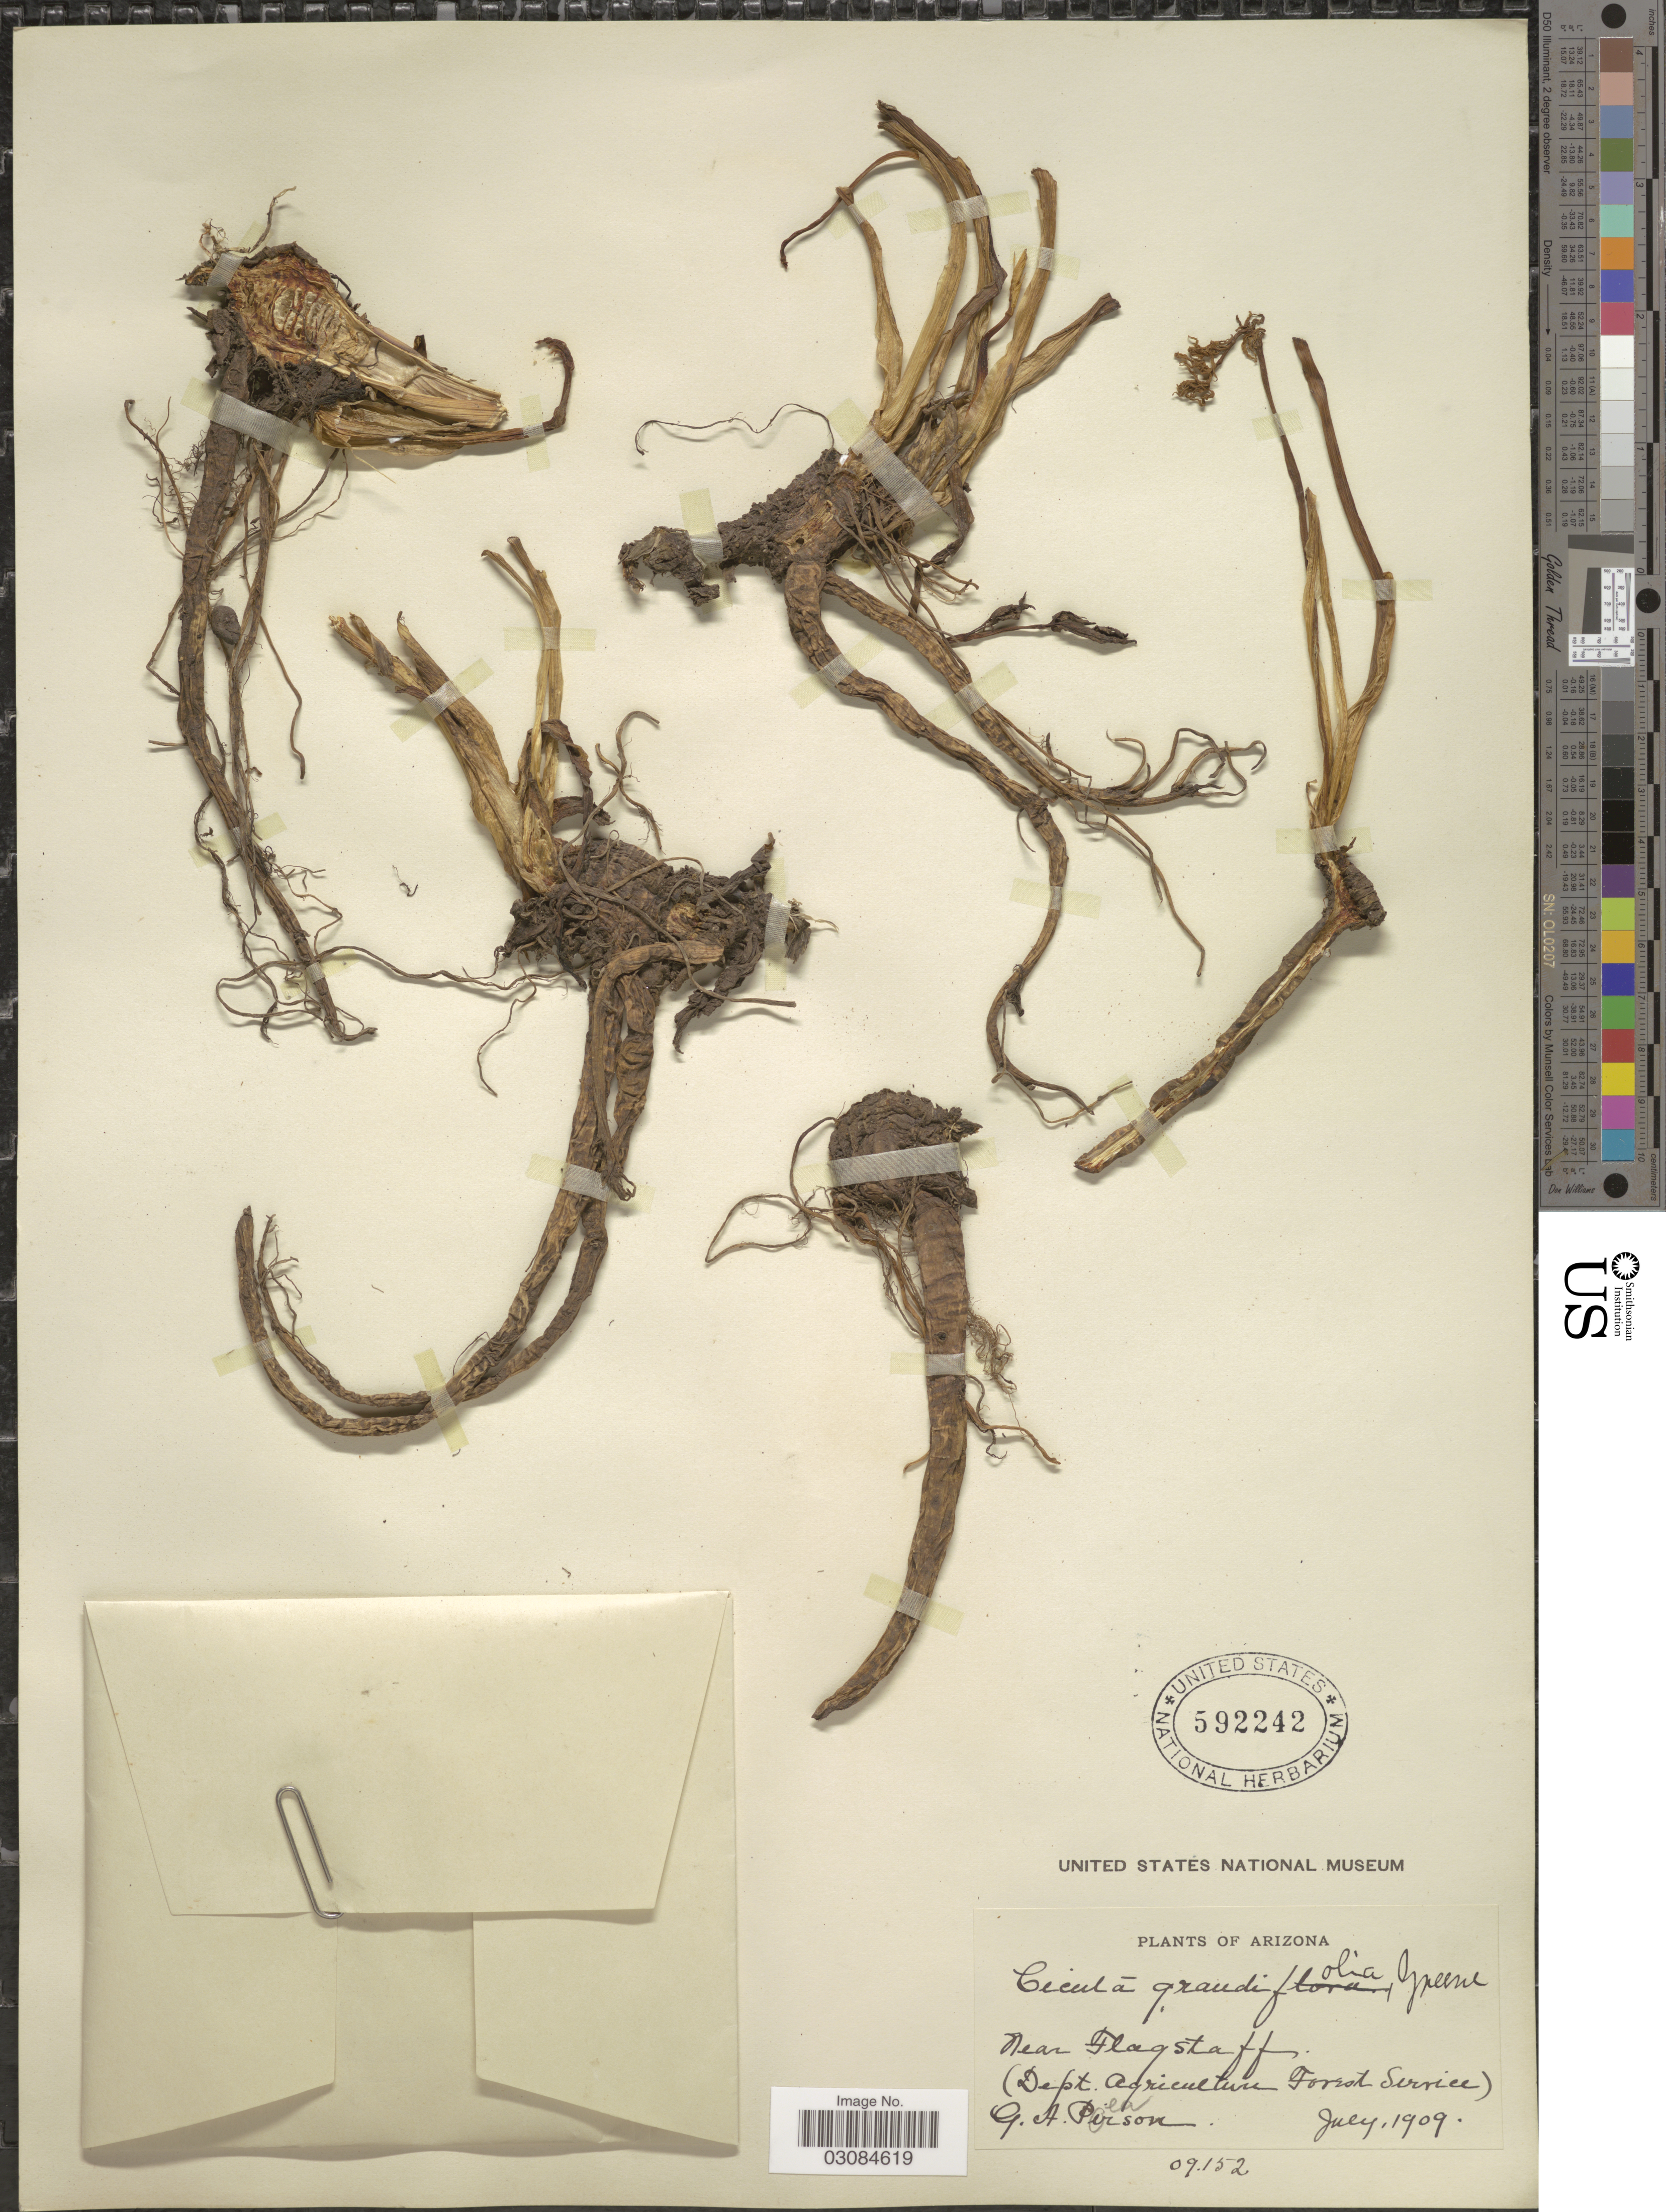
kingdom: Plantae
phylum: Tracheophyta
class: Magnoliopsida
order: Apiales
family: Apiaceae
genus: Cicuta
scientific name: Cicuta occidentalis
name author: Greene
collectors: G. Pearson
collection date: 1909-07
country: United States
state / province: Arizona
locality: Near Flagstaff. (Dept. Agriculture Forest Service).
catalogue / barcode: US 592242